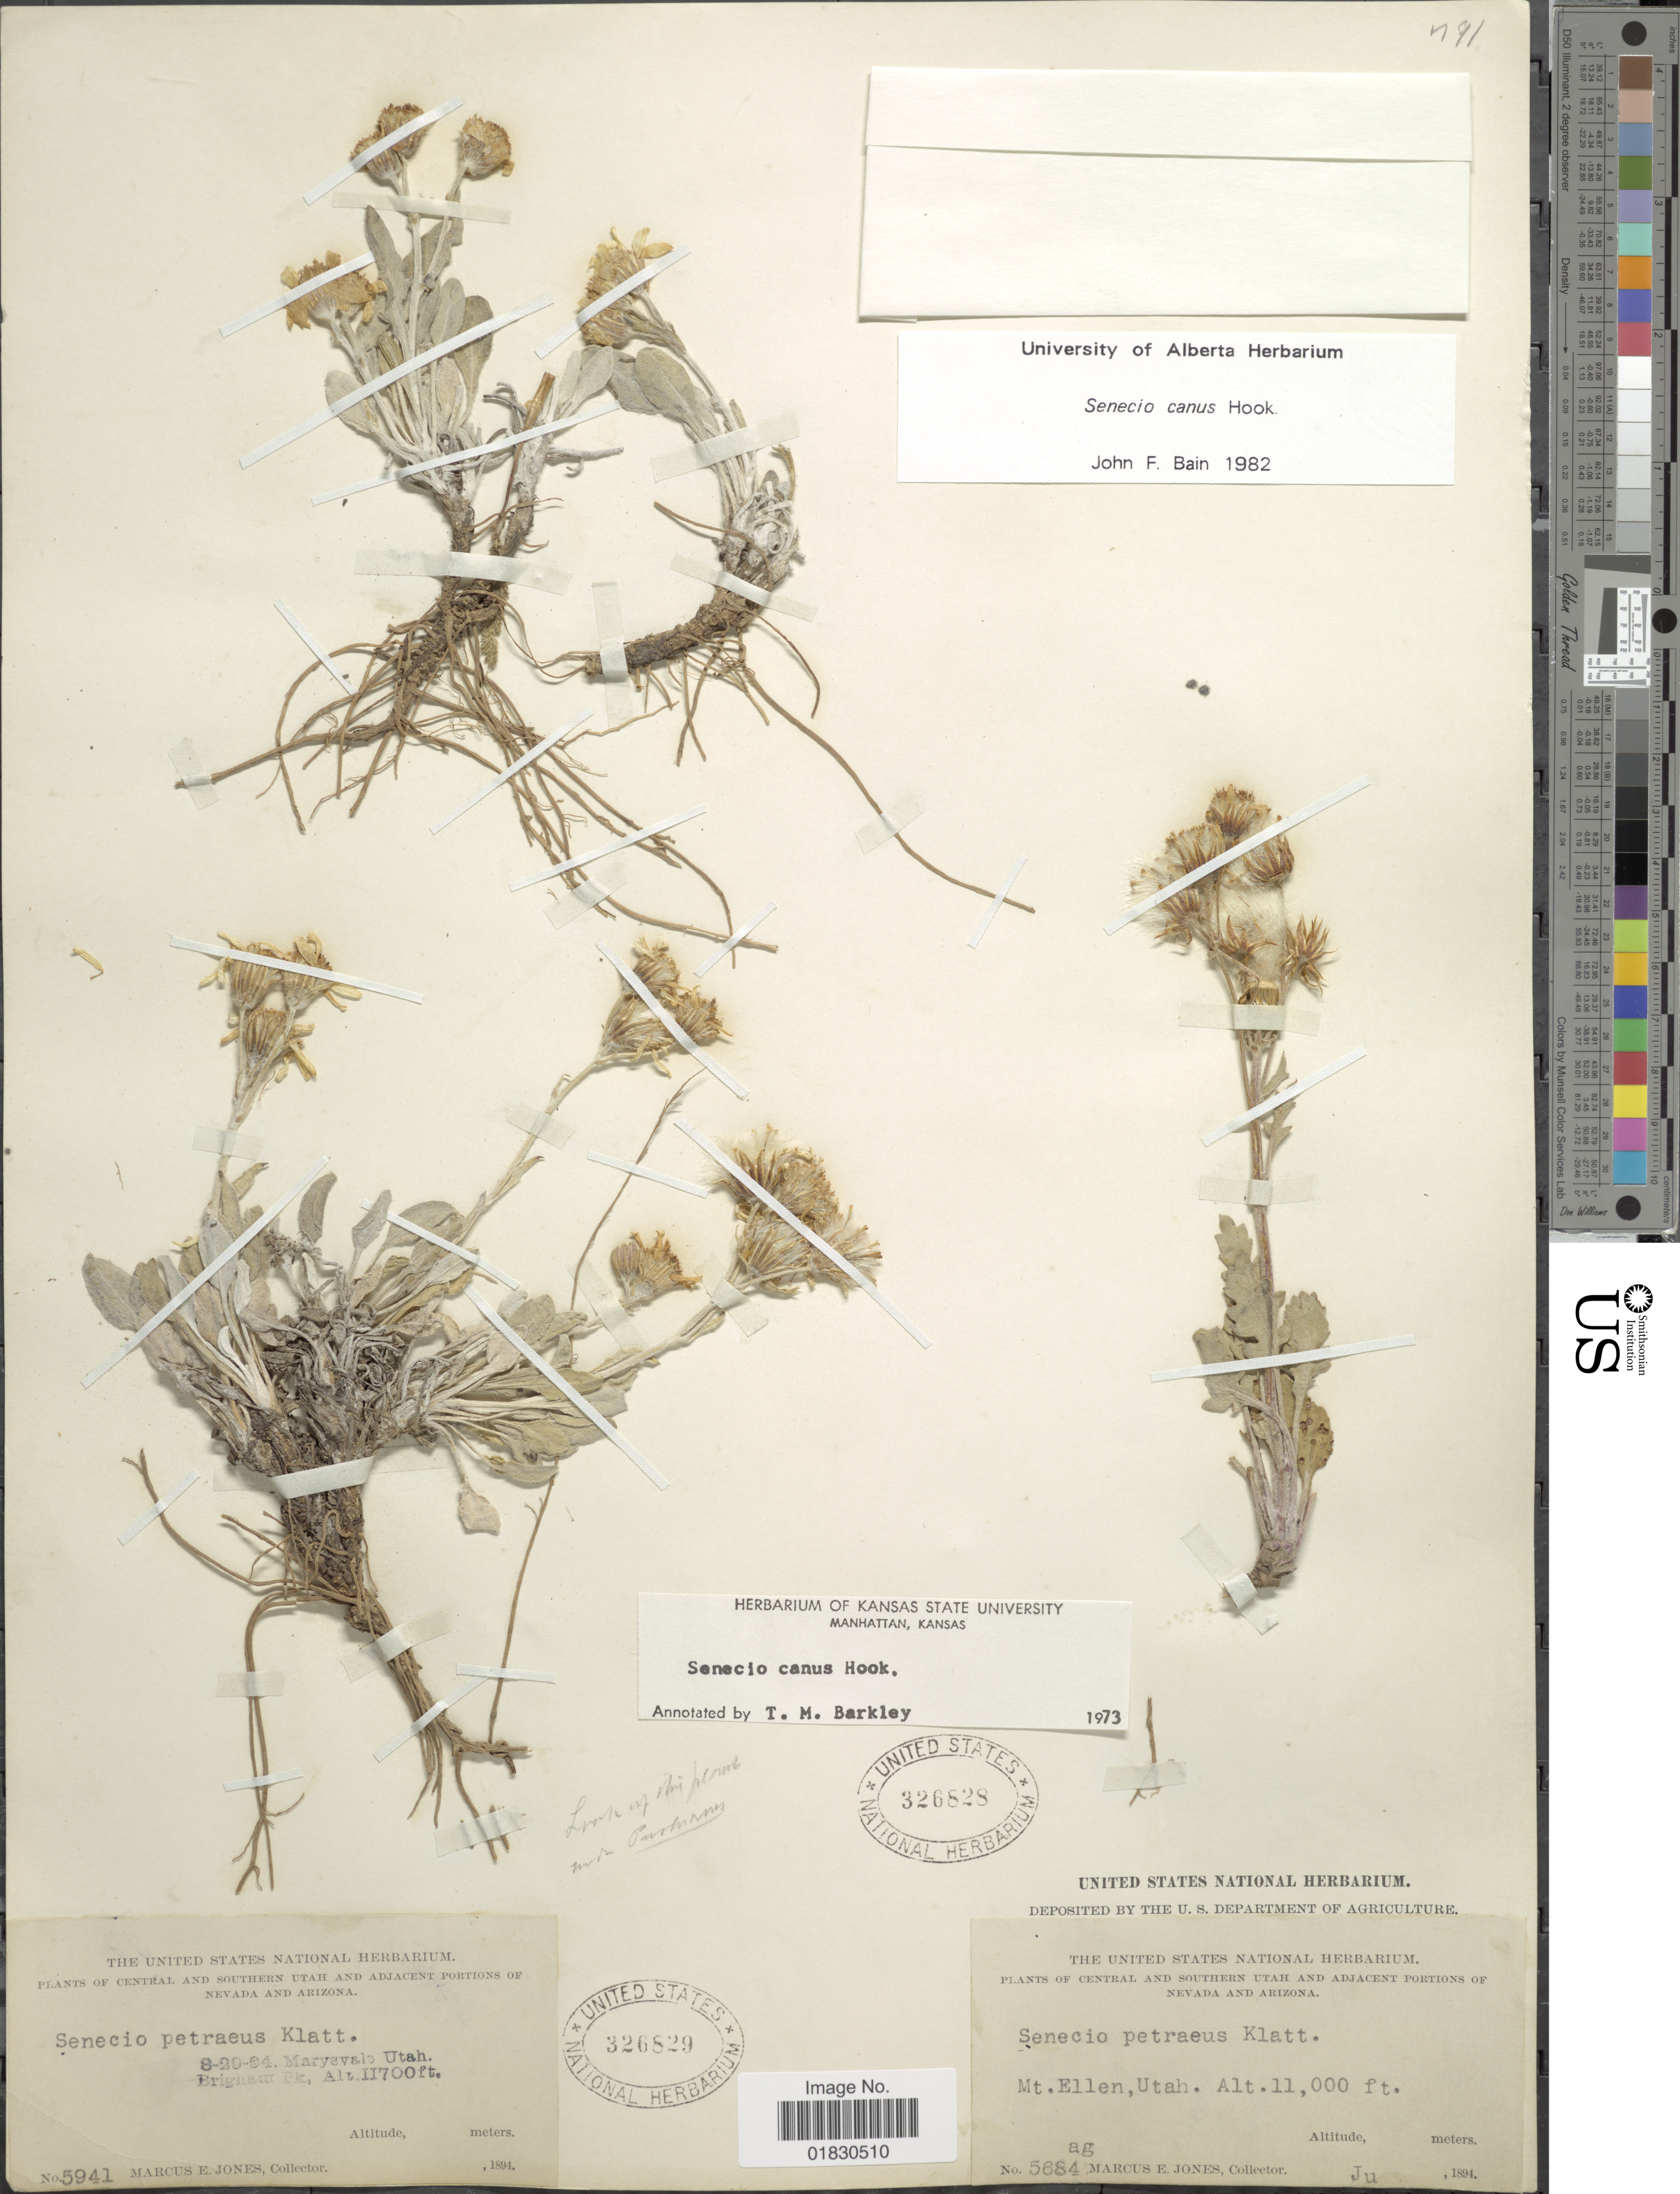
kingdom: Plantae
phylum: Tracheophyta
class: Magnoliopsida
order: Asterales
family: Asteraceae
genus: Packera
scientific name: Packera cana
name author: (Hook.) W.A. Weber & Á. Löve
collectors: M. E. Jones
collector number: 5684ag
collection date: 1894-06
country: United States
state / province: Utah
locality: Mt. Ellen, Utah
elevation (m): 3353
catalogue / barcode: US 326828-2